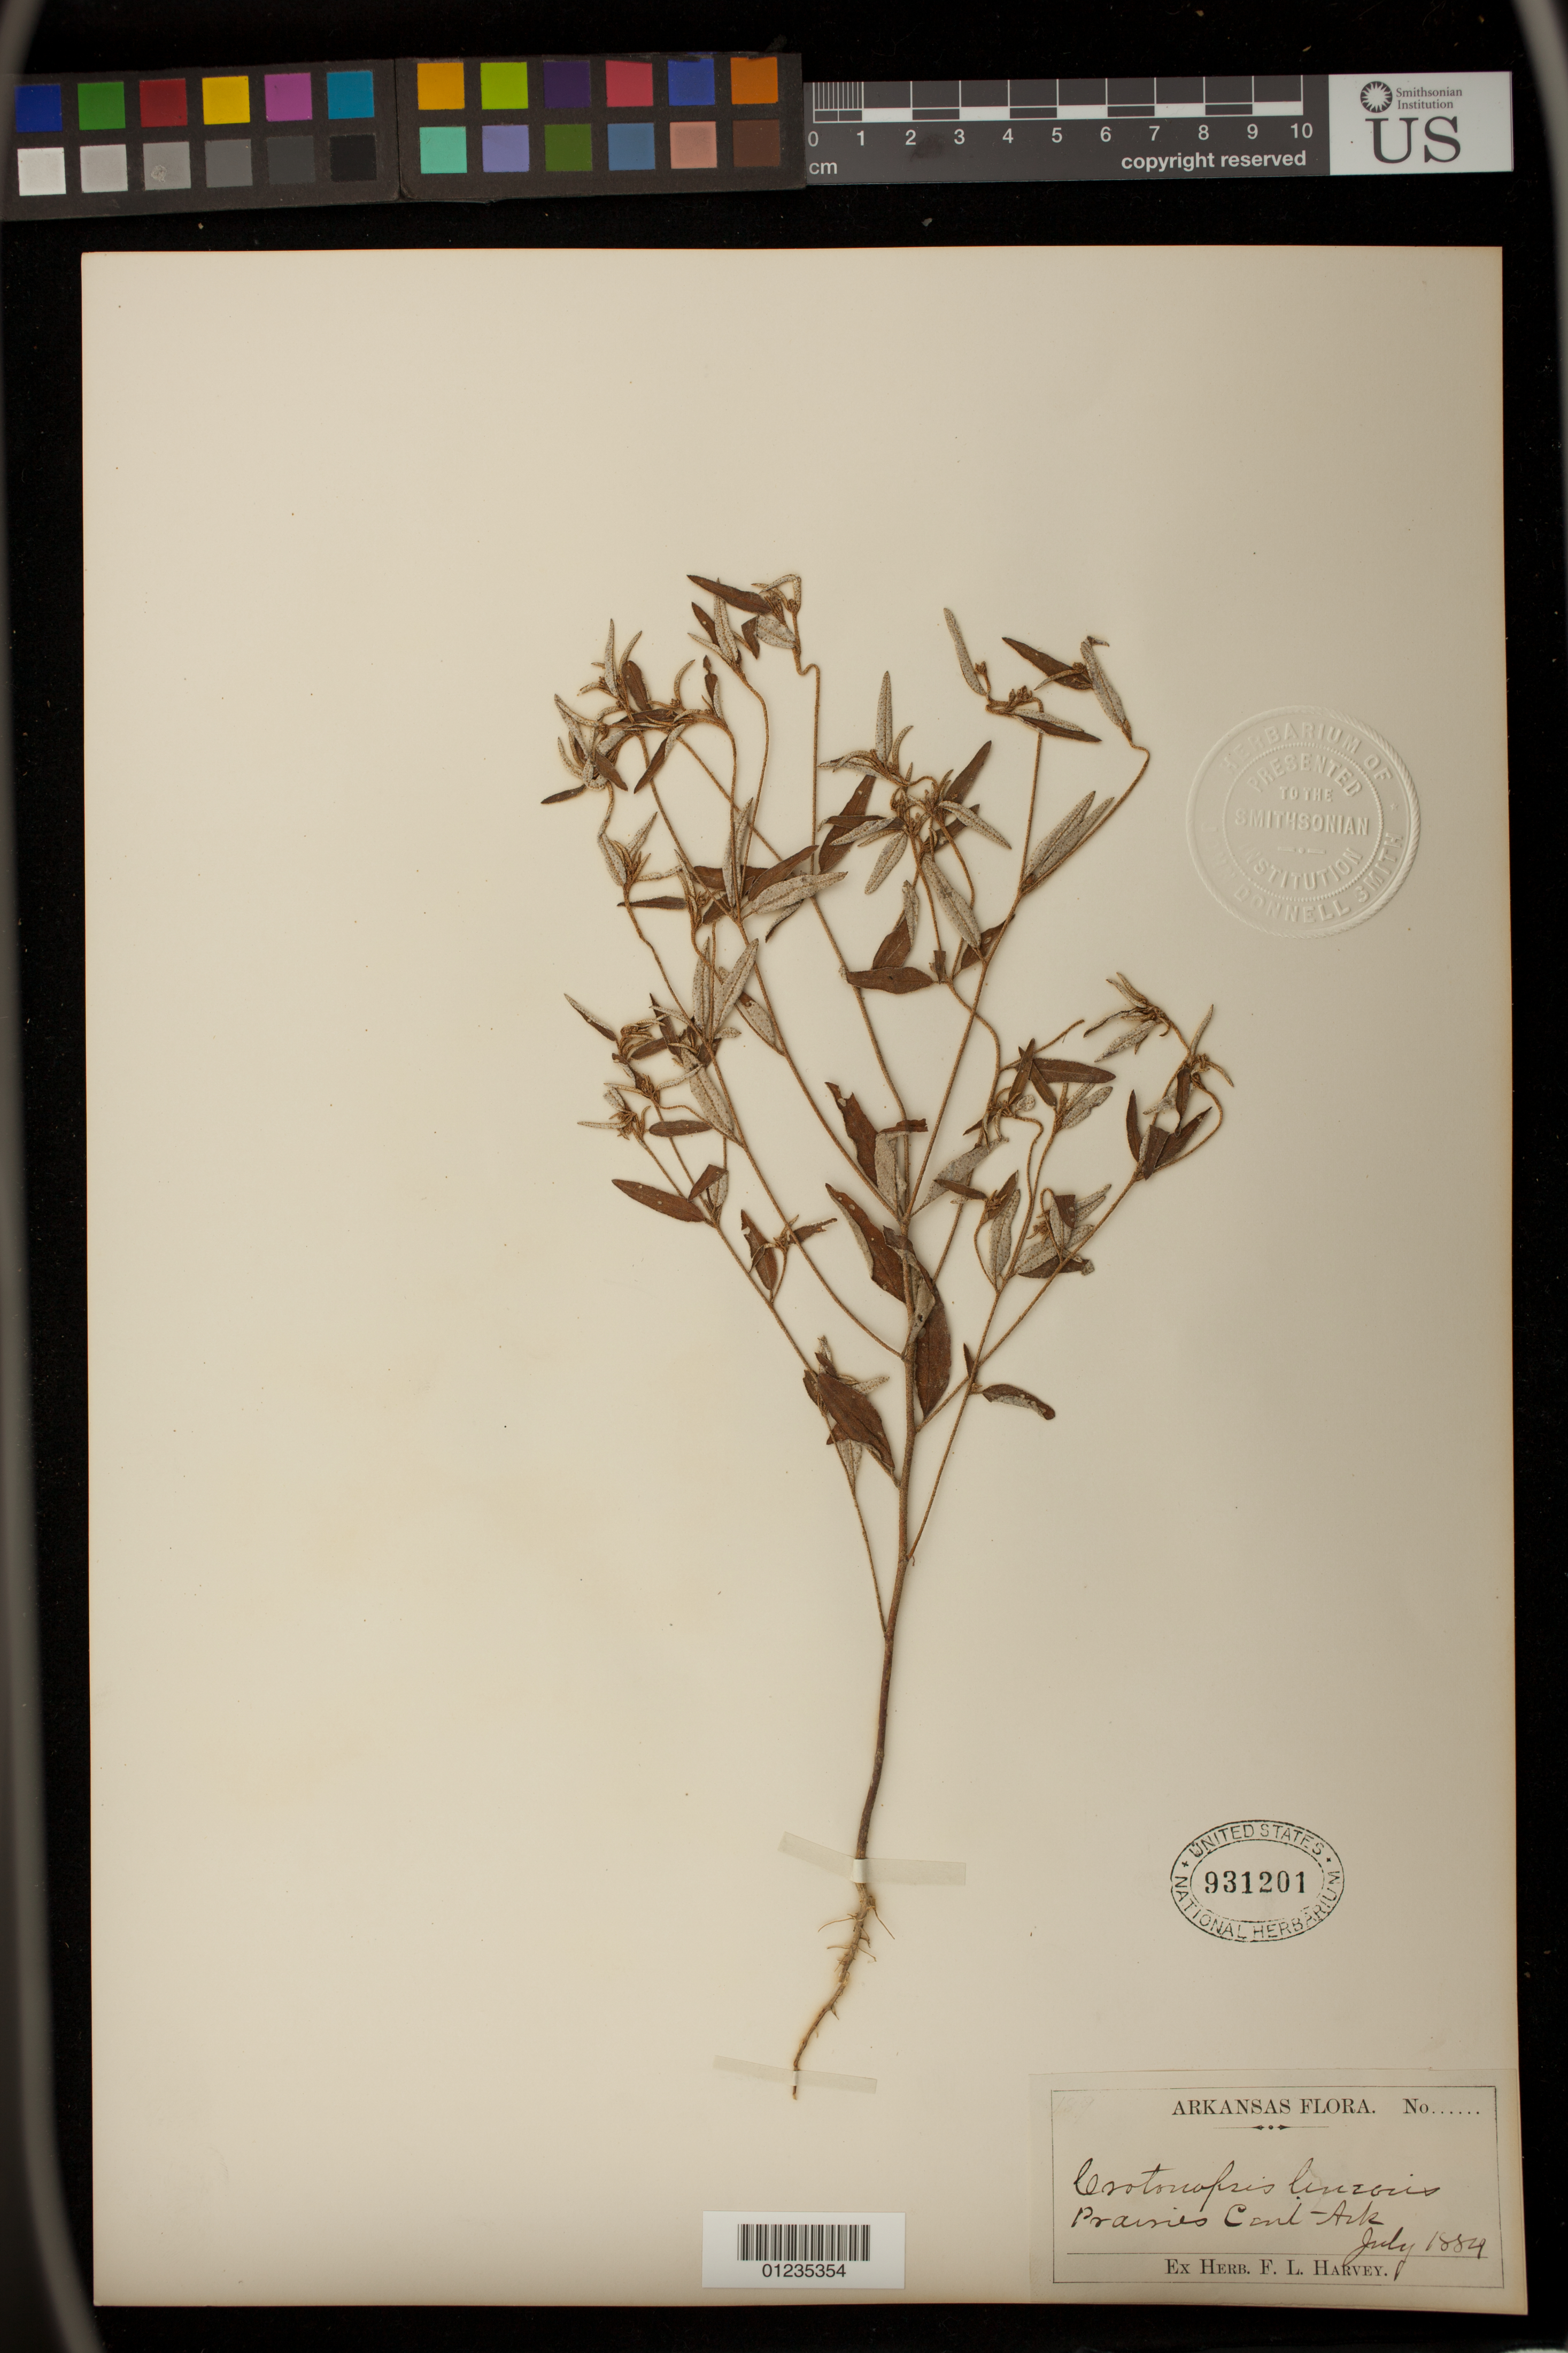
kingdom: Plantae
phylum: Tracheophyta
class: Magnoliopsida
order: Malpighiales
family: Euphorbiaceae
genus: Crotonopsis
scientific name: Crotonopsis elliptica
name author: Willd.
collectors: F. L. Harvey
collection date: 1884-07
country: United States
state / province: Arkansas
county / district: Prairie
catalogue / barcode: US 931201